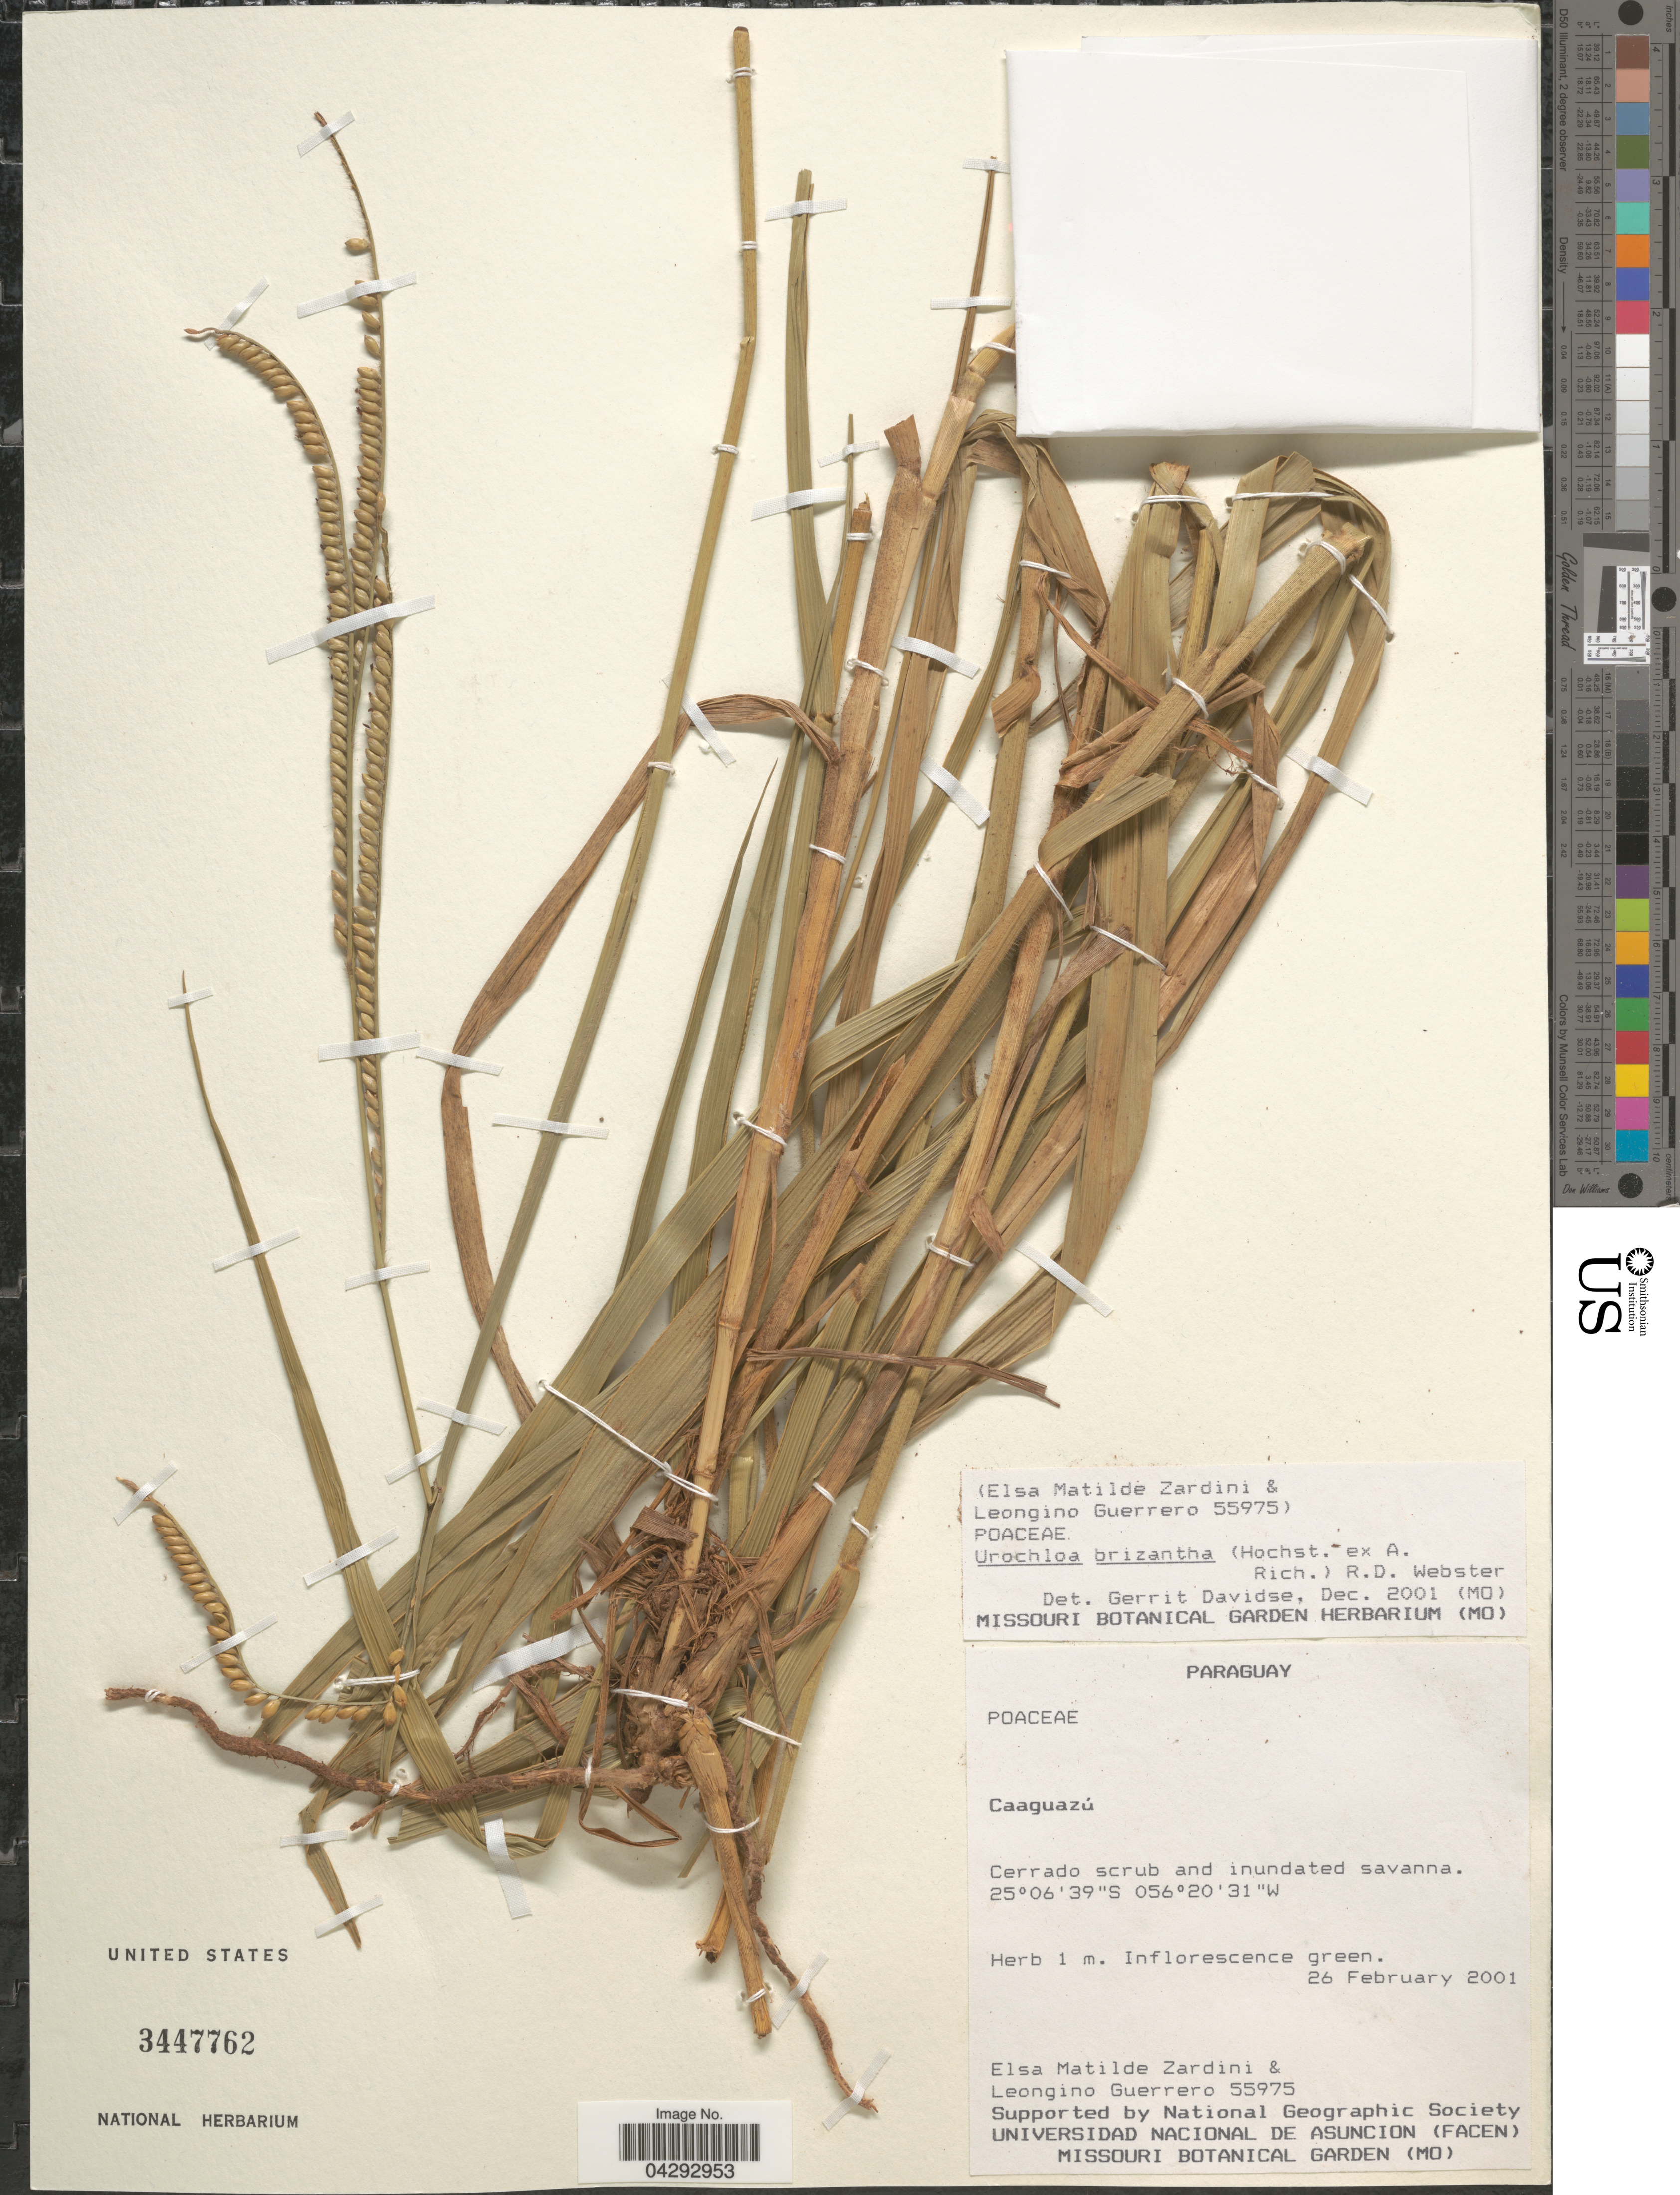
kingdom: Plantae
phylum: Tracheophyta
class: Liliopsida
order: Poales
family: Poaceae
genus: Urochloa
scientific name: Urochloa brizantha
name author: (Hochst. ex A. Rich.) R.D. Webster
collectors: E. M. Zardini & L. Guerrero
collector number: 55975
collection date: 2001-02-26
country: Paraguay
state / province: Caaguazu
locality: Cerrado scrub and inundated savanna.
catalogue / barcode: US 3447762